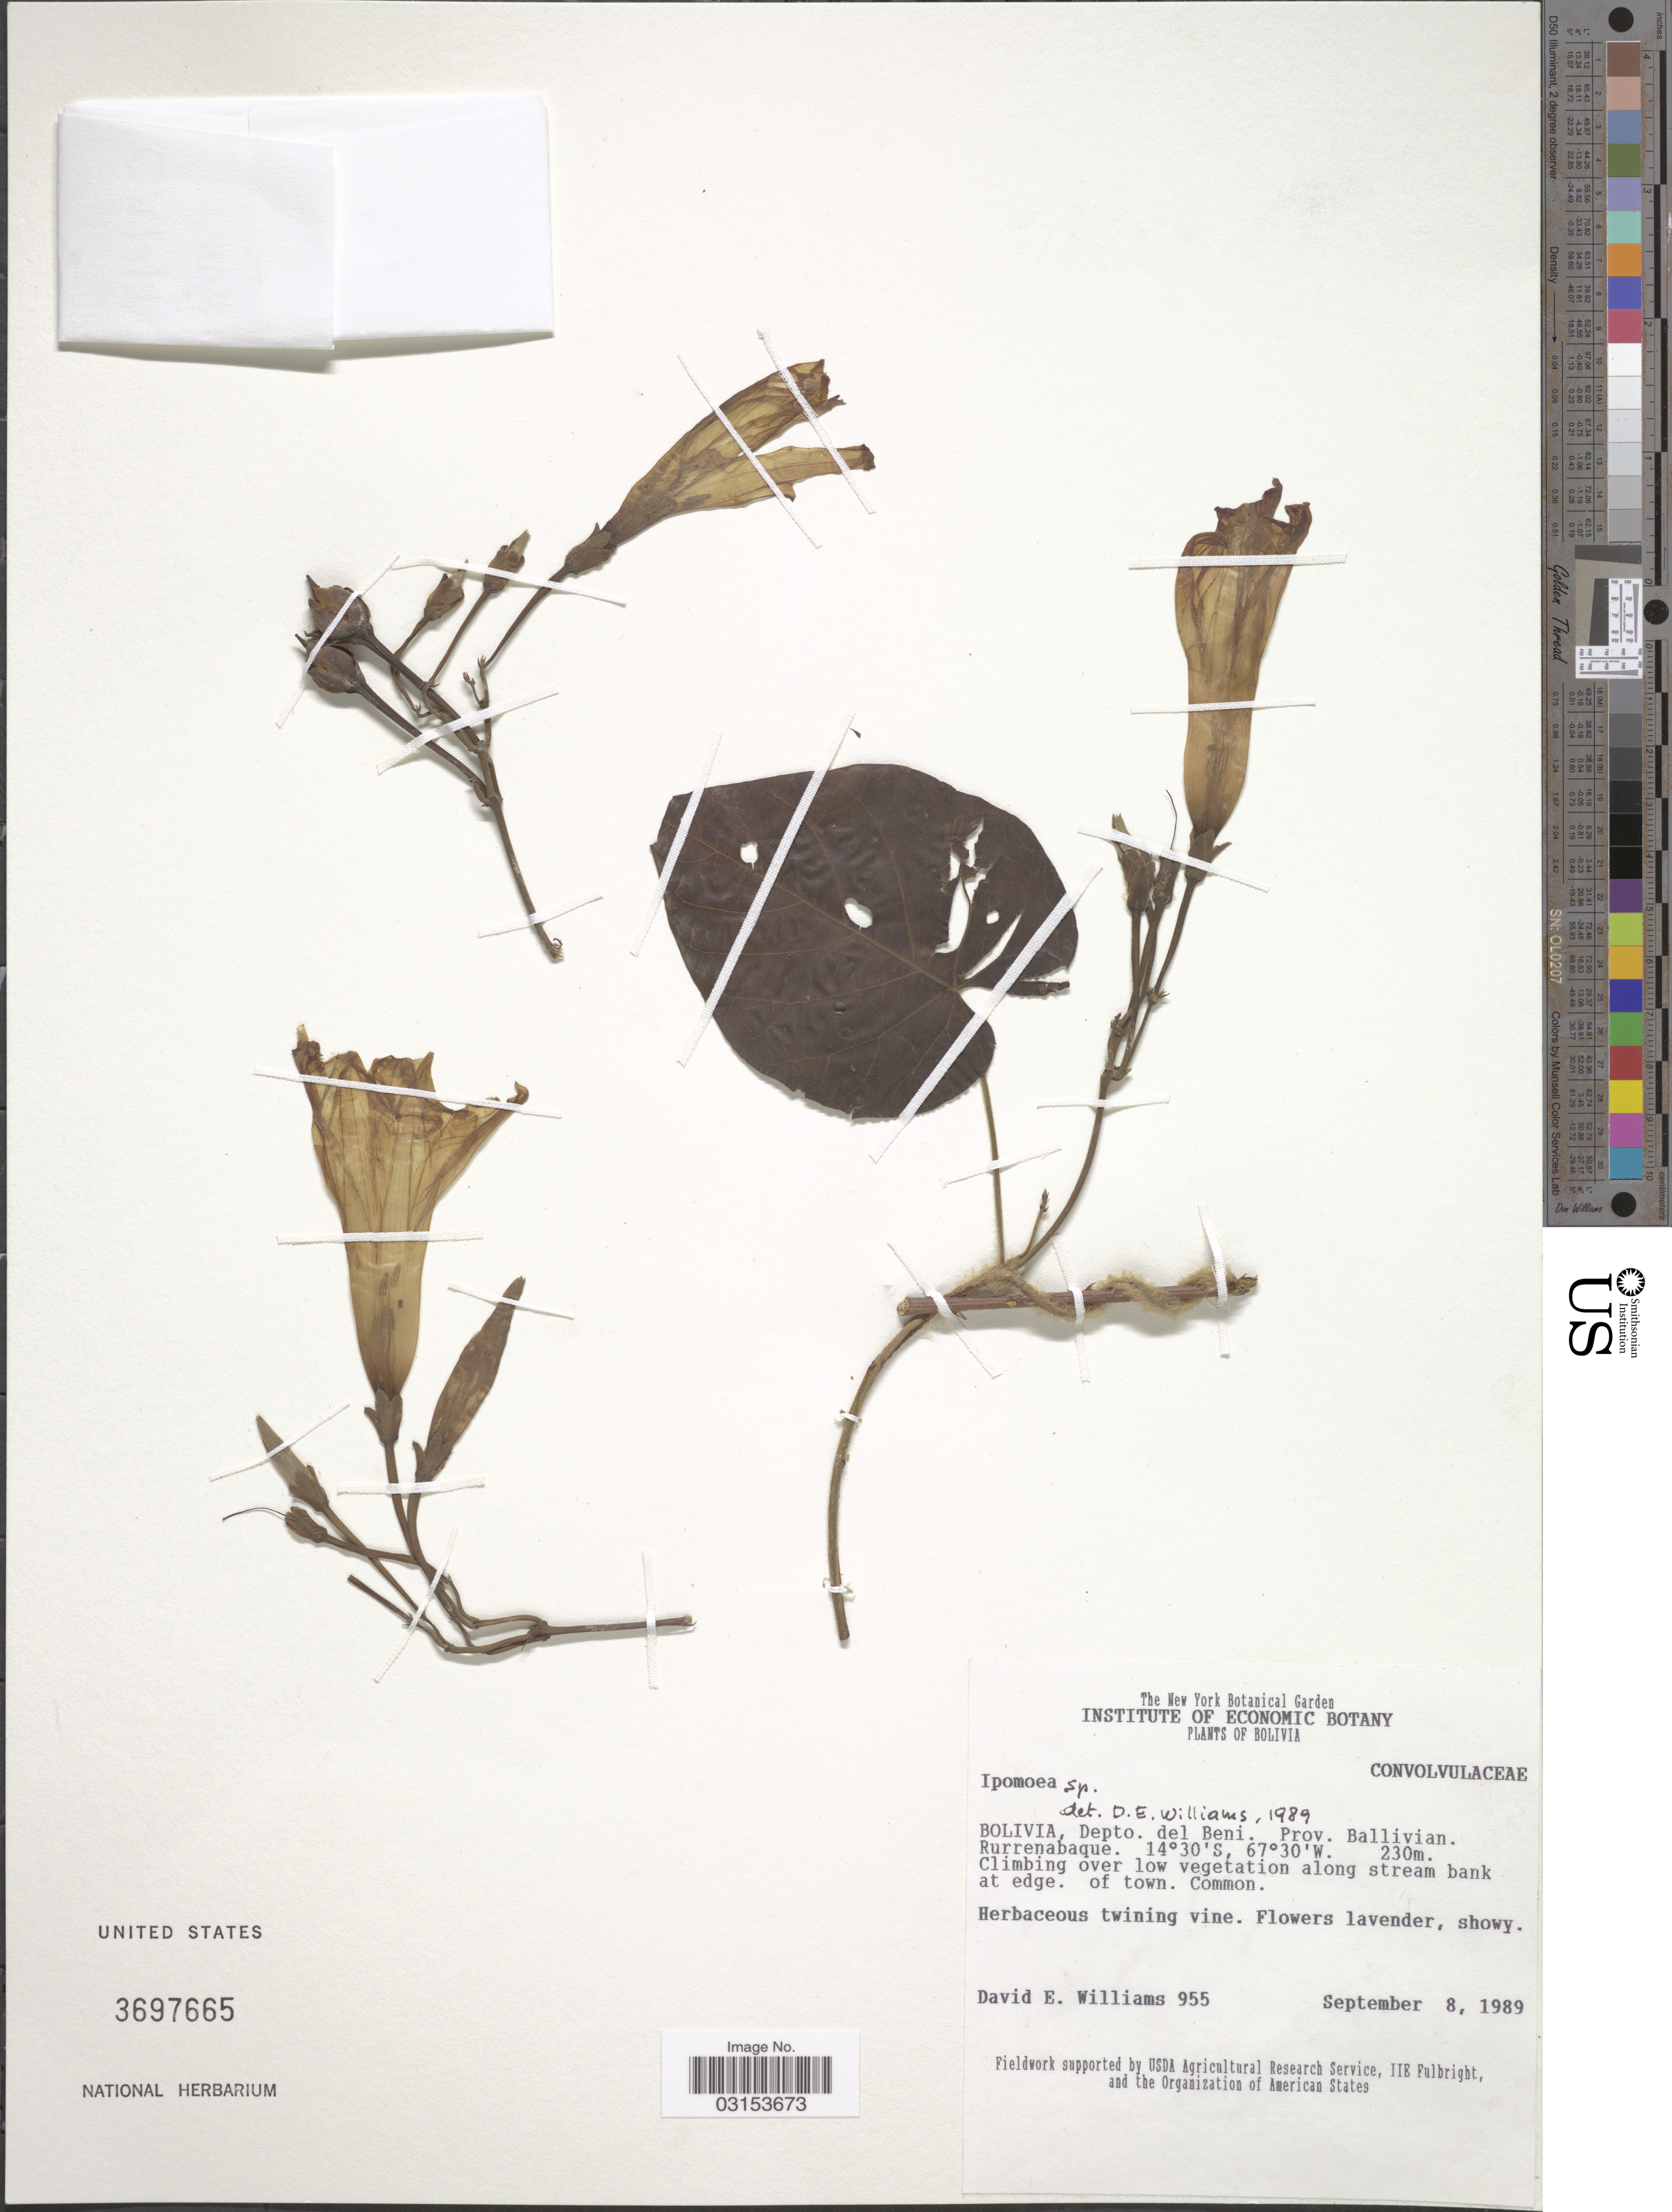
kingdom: Plantae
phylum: Tracheophyta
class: Magnoliopsida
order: Solanales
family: Convolvulaceae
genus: Ipomoea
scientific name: Ipomoea sp.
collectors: D. E. Williams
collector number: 955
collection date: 1989-09-08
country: Bolivia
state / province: Beni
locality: Depto. del Beni. Prov. Ballivian. Rurrenabaque.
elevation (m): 230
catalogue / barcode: US 3697665